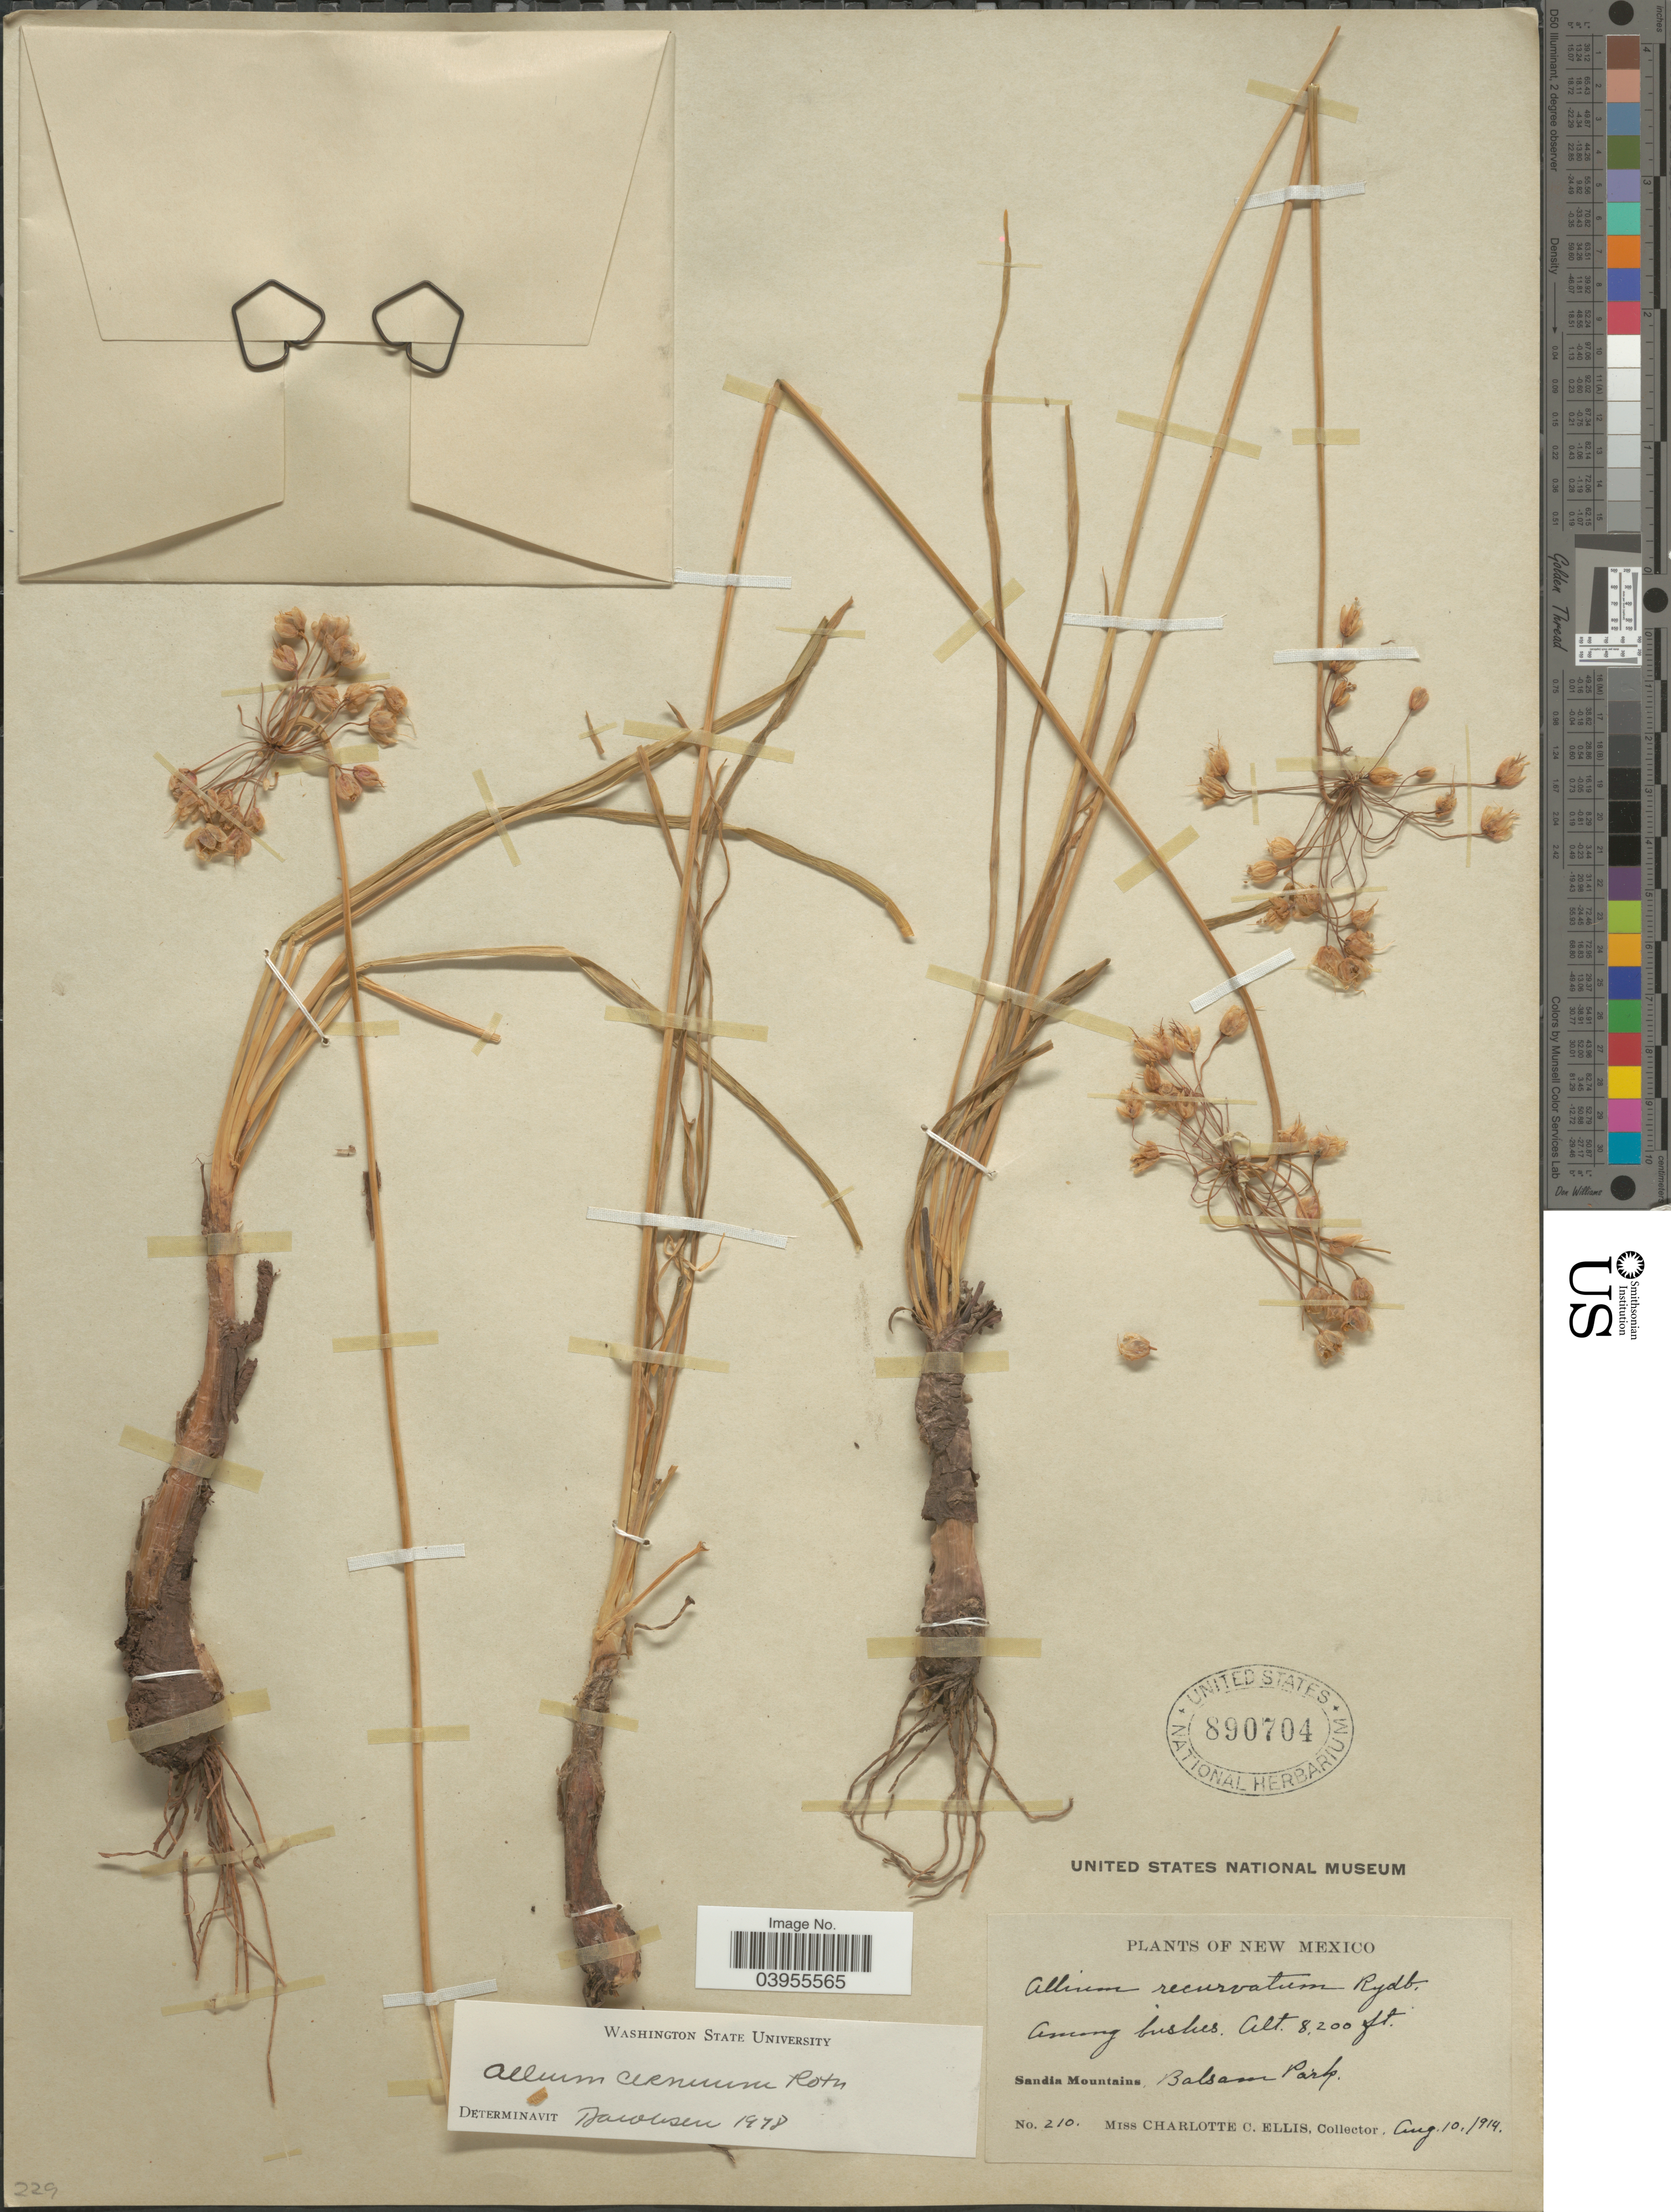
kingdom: Plantae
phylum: Tracheophyta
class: Liliopsida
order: Asparagales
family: Amaryllidaceae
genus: Allium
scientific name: Allium cernuum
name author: Roth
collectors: C. C. Ellis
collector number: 210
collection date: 1914-08-10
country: United States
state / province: New Mexico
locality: Sandia Mountains, Balsam Park.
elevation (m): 2499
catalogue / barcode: US 890704